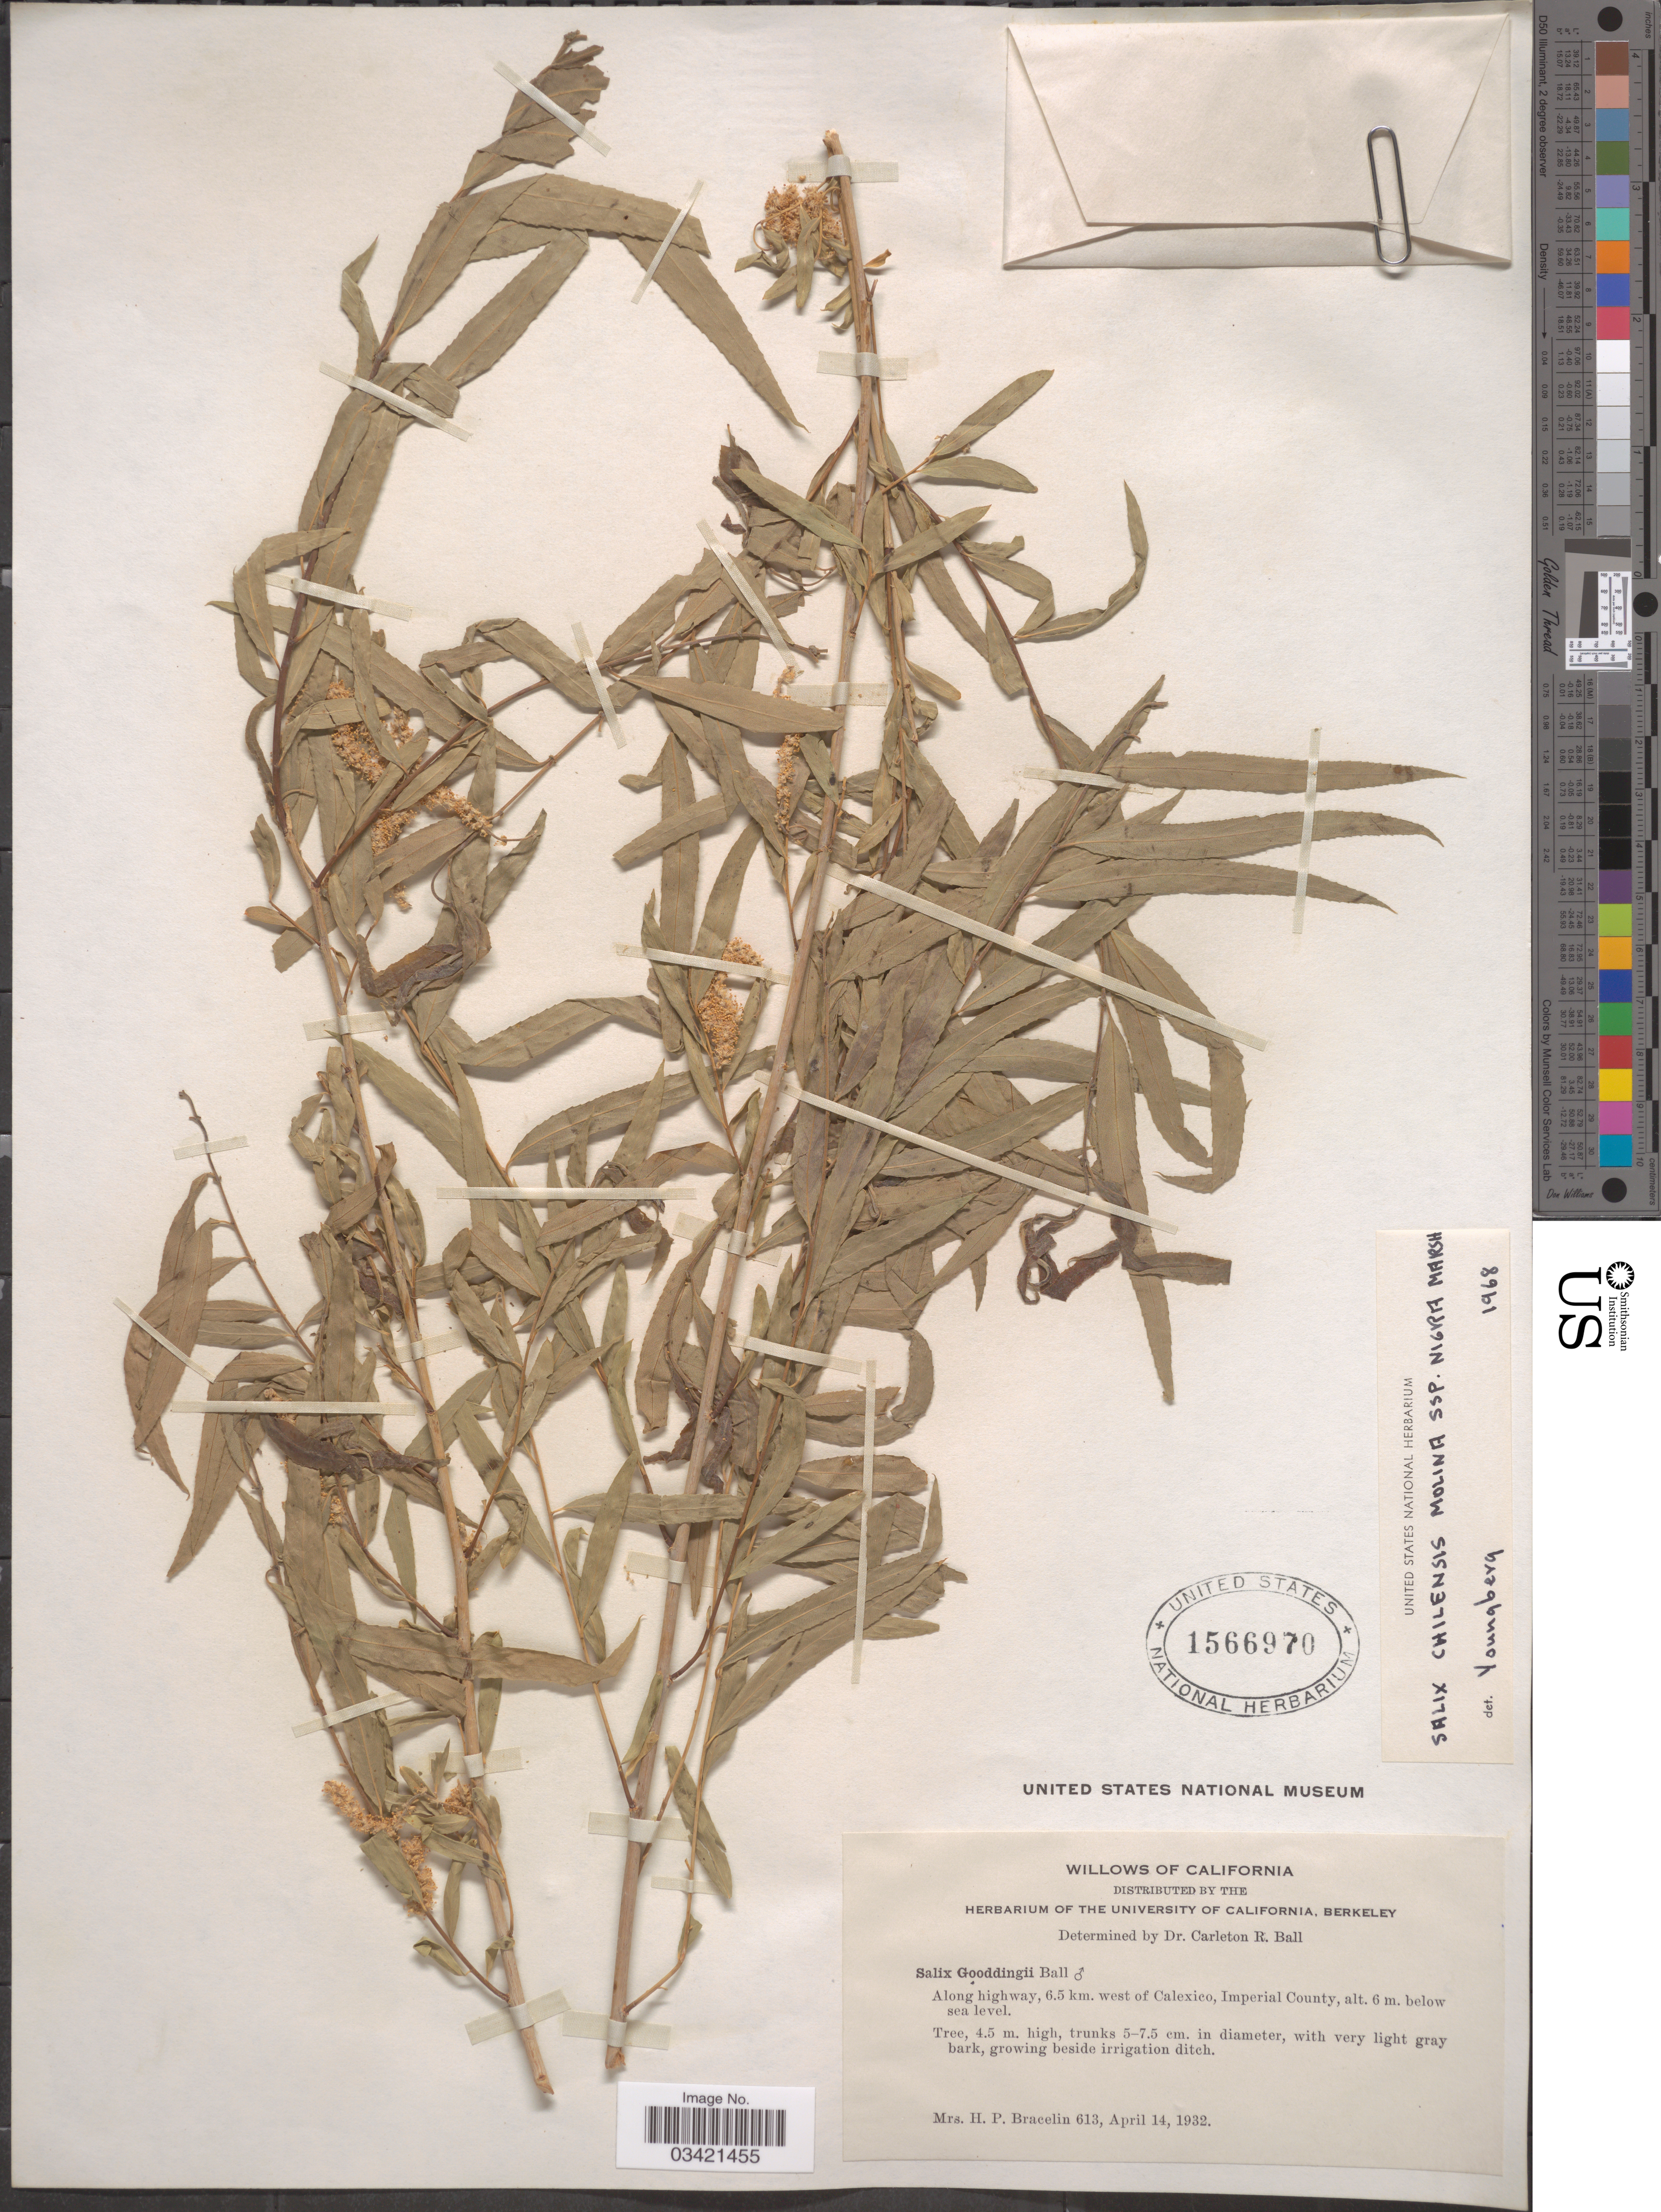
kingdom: Plantae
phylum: Tracheophyta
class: Magnoliopsida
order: Malpighiales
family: Salicaceae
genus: Salix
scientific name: Salix gooddingii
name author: C.R. Ball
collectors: H. Bracelin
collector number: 613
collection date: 1932-04-14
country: United States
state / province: California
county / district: Imperial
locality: Along highway, 6.5 km. west of Calexio, Imperial County.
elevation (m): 6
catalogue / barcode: US 1566970